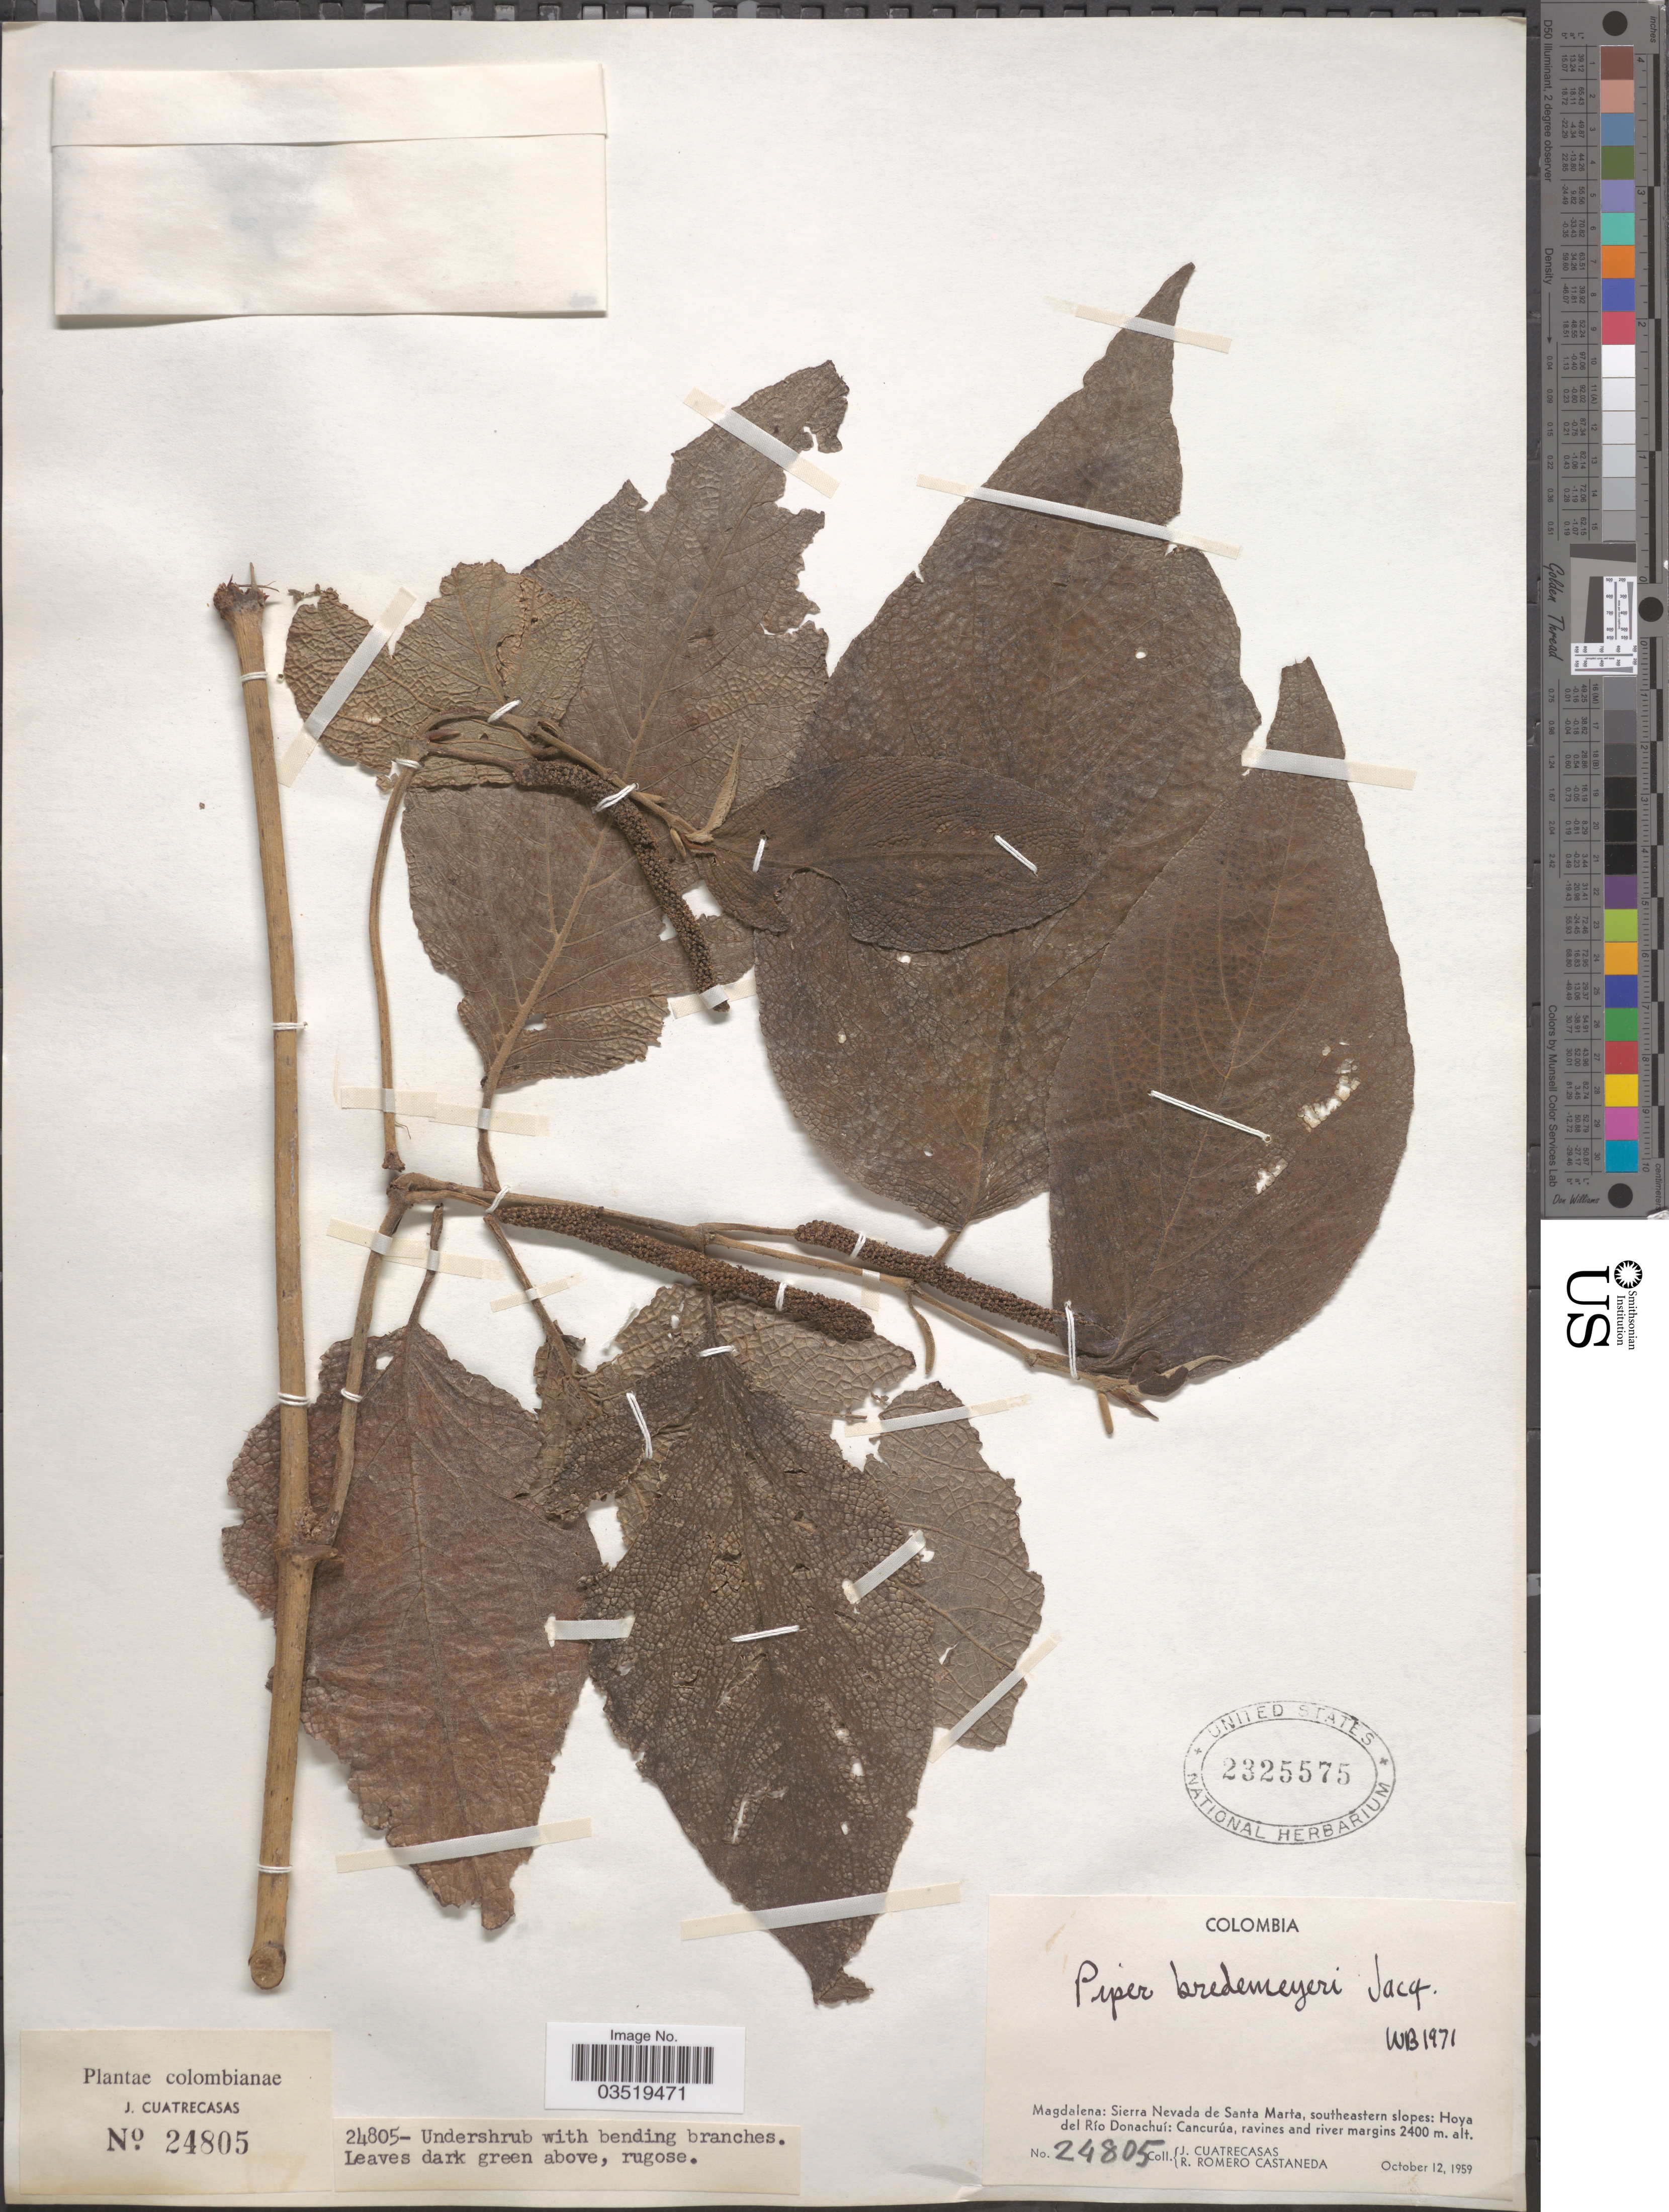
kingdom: Plantae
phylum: Tracheophyta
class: Magnoliopsida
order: Piperales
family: Piperaceae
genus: Piper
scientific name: Piper bredemeyeri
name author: J. Jacq.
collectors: J. Cuatrecasas & R. Romero Castañeda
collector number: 24805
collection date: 1959-10-12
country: Colombia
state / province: Magdalena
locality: Sierra Nevada de Santa Marta, southeastern slopes: Hoya del Río Donachuí: Cancurúa.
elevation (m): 2400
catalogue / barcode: US 2325575